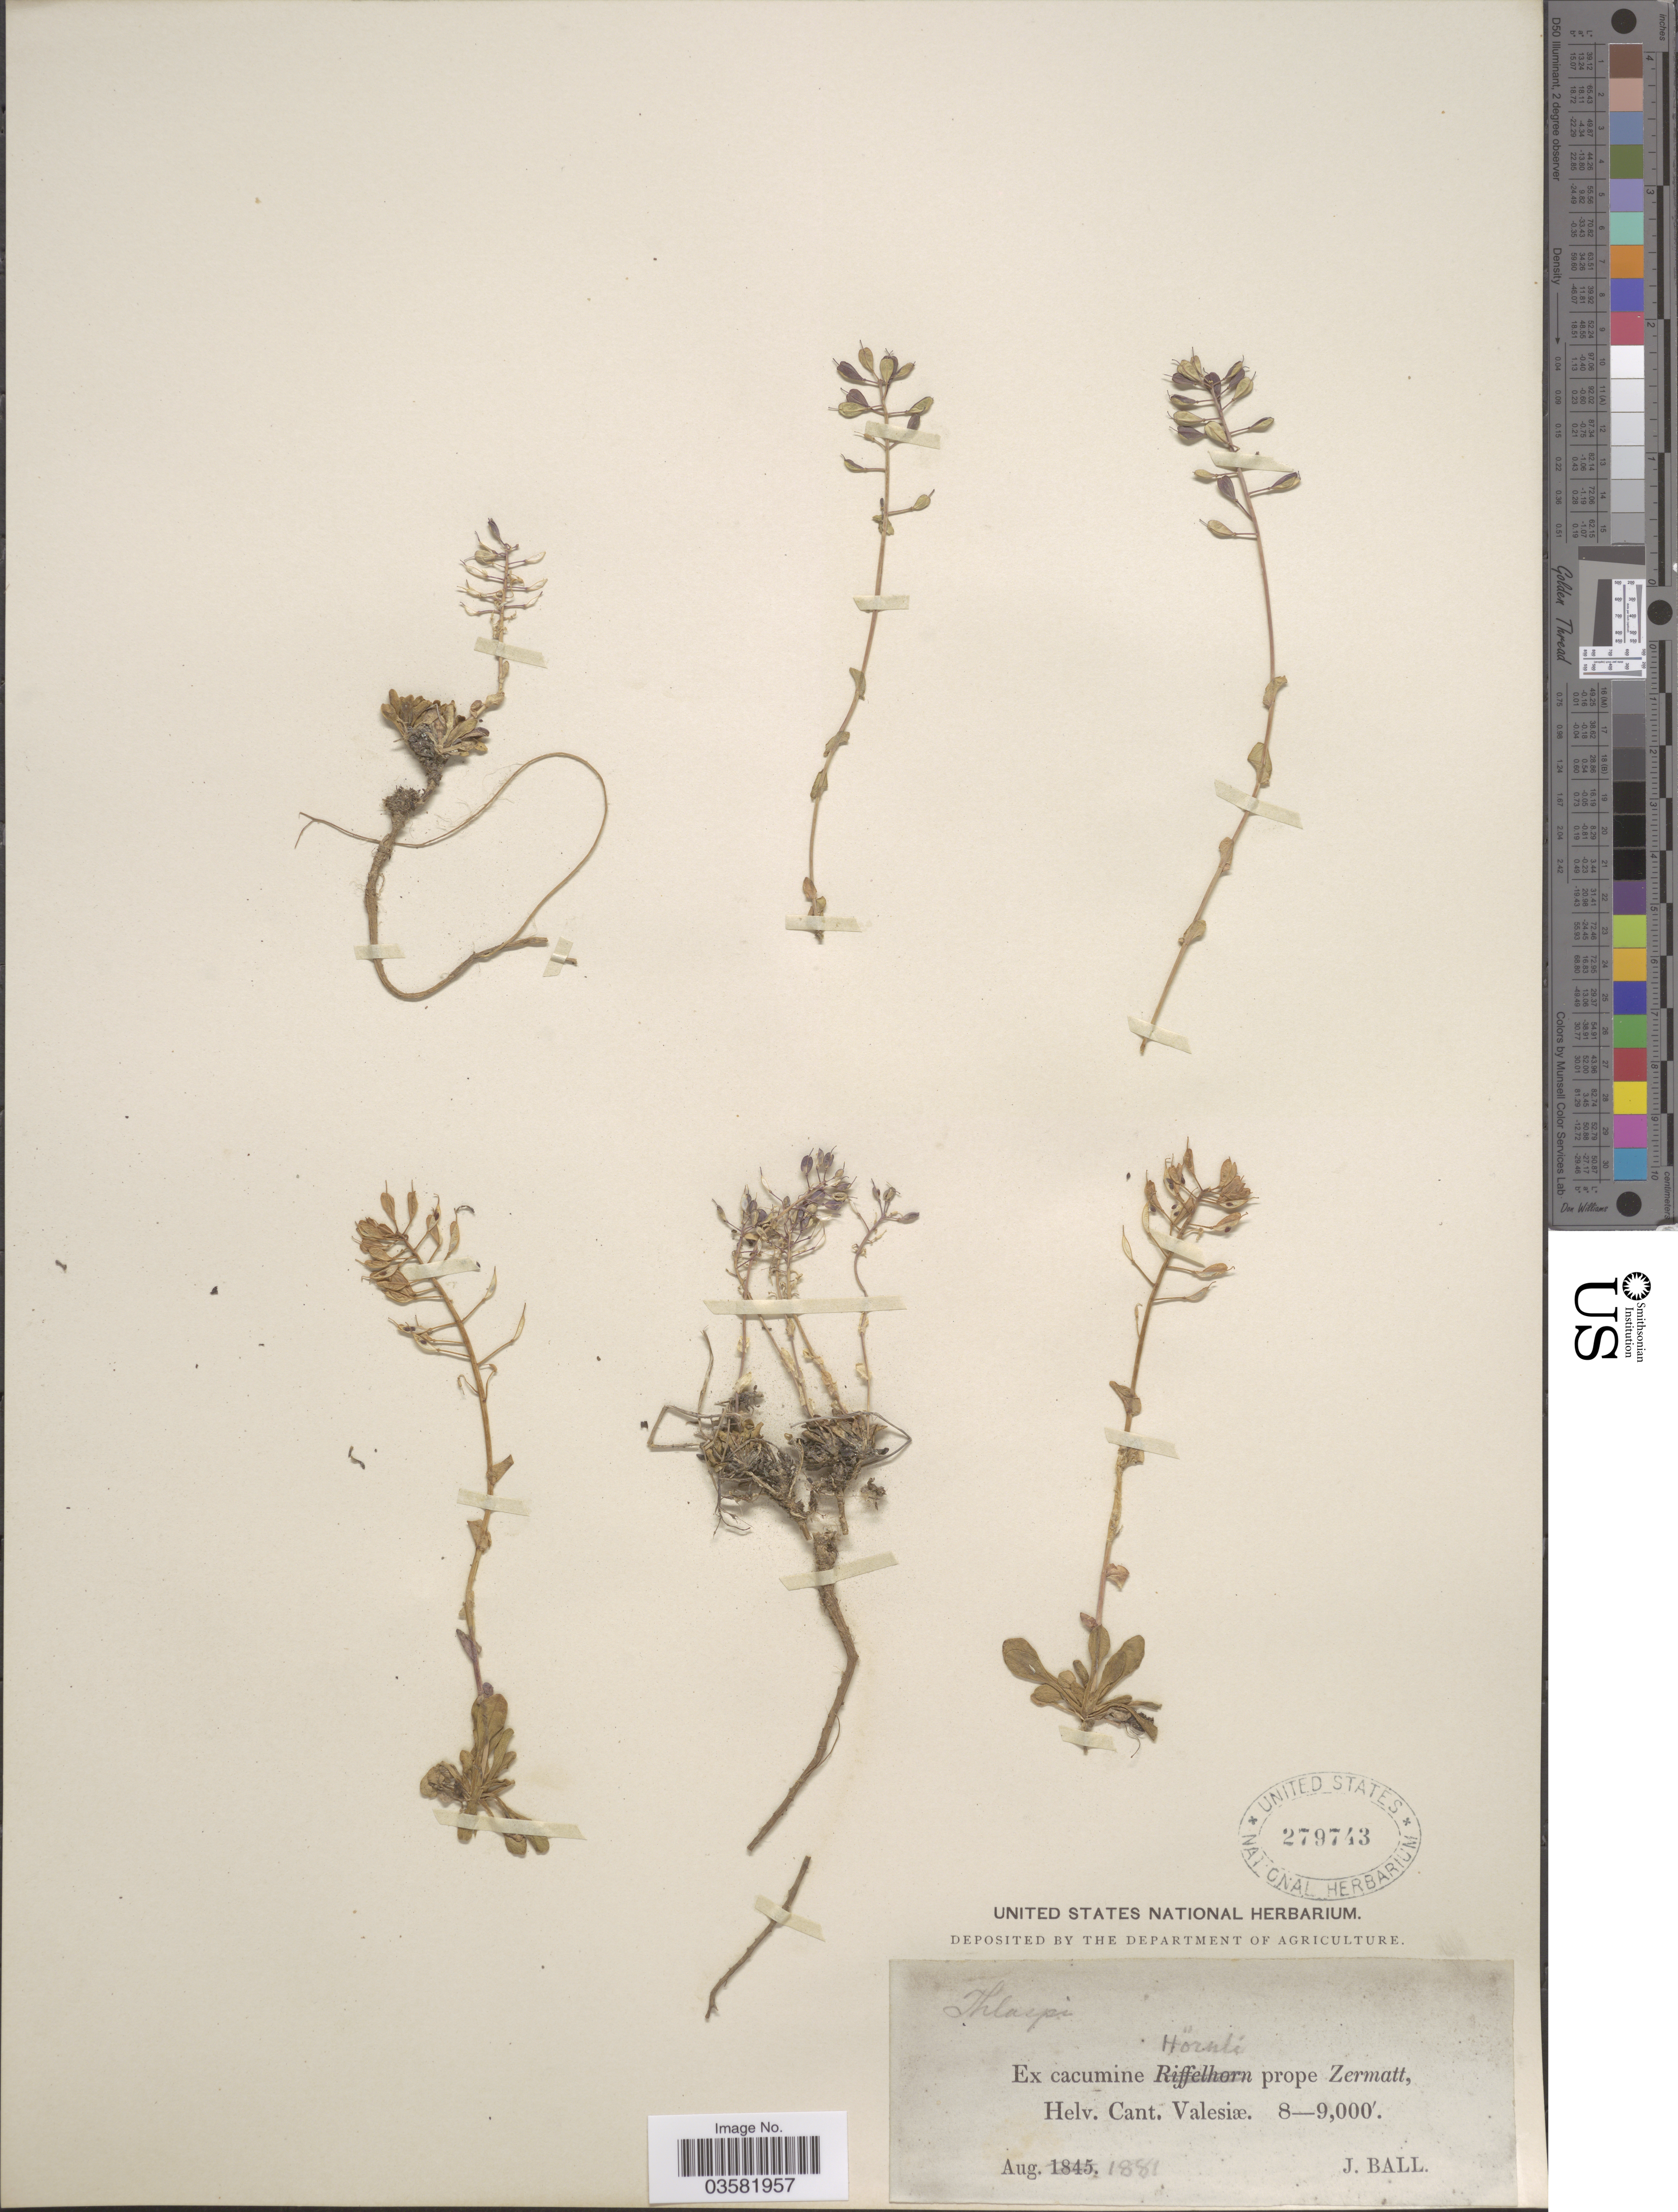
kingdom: Plantae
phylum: Tracheophyta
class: Magnoliopsida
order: Brassicales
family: Brassicaceae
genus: Thlaspi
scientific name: Thlaspi sp.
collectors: J. Ball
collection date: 1881-08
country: Switzerland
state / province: Valais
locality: Ex cacumine Hörntí prope Zermatt, Helv. Cant. Valesiæ.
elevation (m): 2438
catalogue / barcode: US 279743